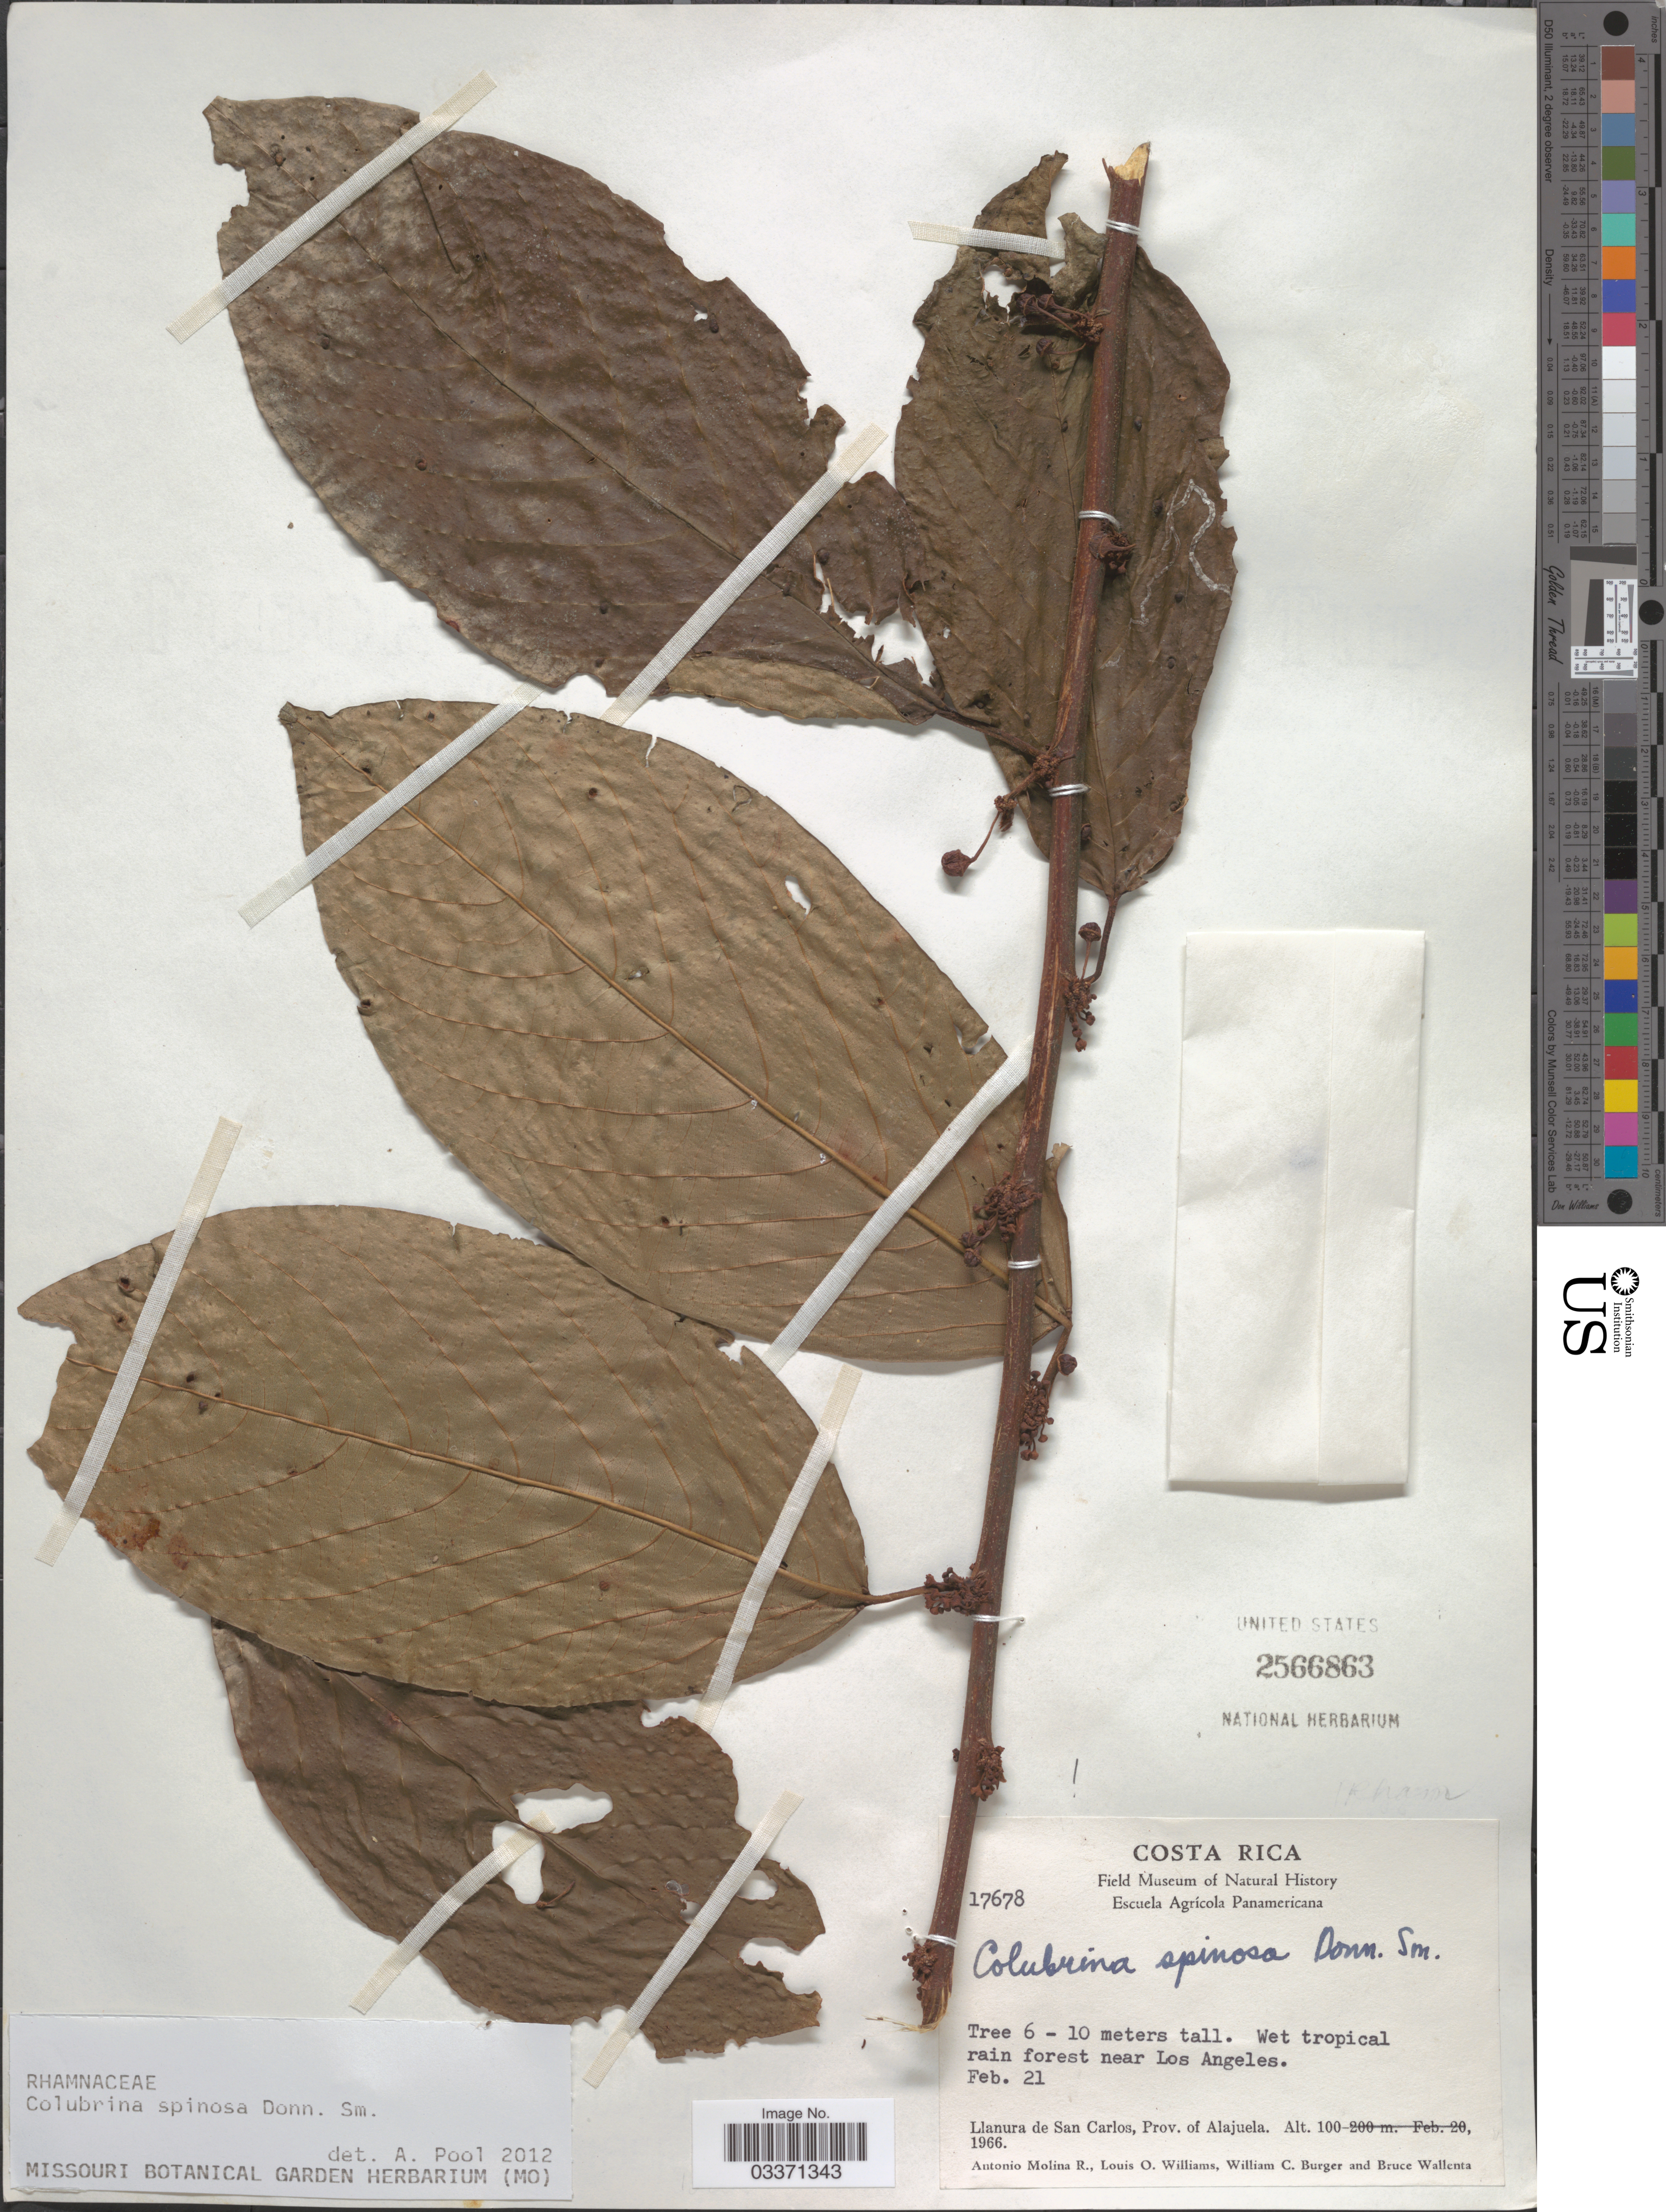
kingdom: Plantae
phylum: Tracheophyta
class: Magnoliopsida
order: Rosales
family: Rhamnaceae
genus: Colubrina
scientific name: Colubrina spinosa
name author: Donn. Sm.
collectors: A. Molina R., L. O. Williams, W. Burger & B. Wallenta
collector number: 17678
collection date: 1966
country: Costa Rica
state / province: Alajuela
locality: Wet tropical rain forest near Los Angeles. Llanura de San Carlos.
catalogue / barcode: US 2566863